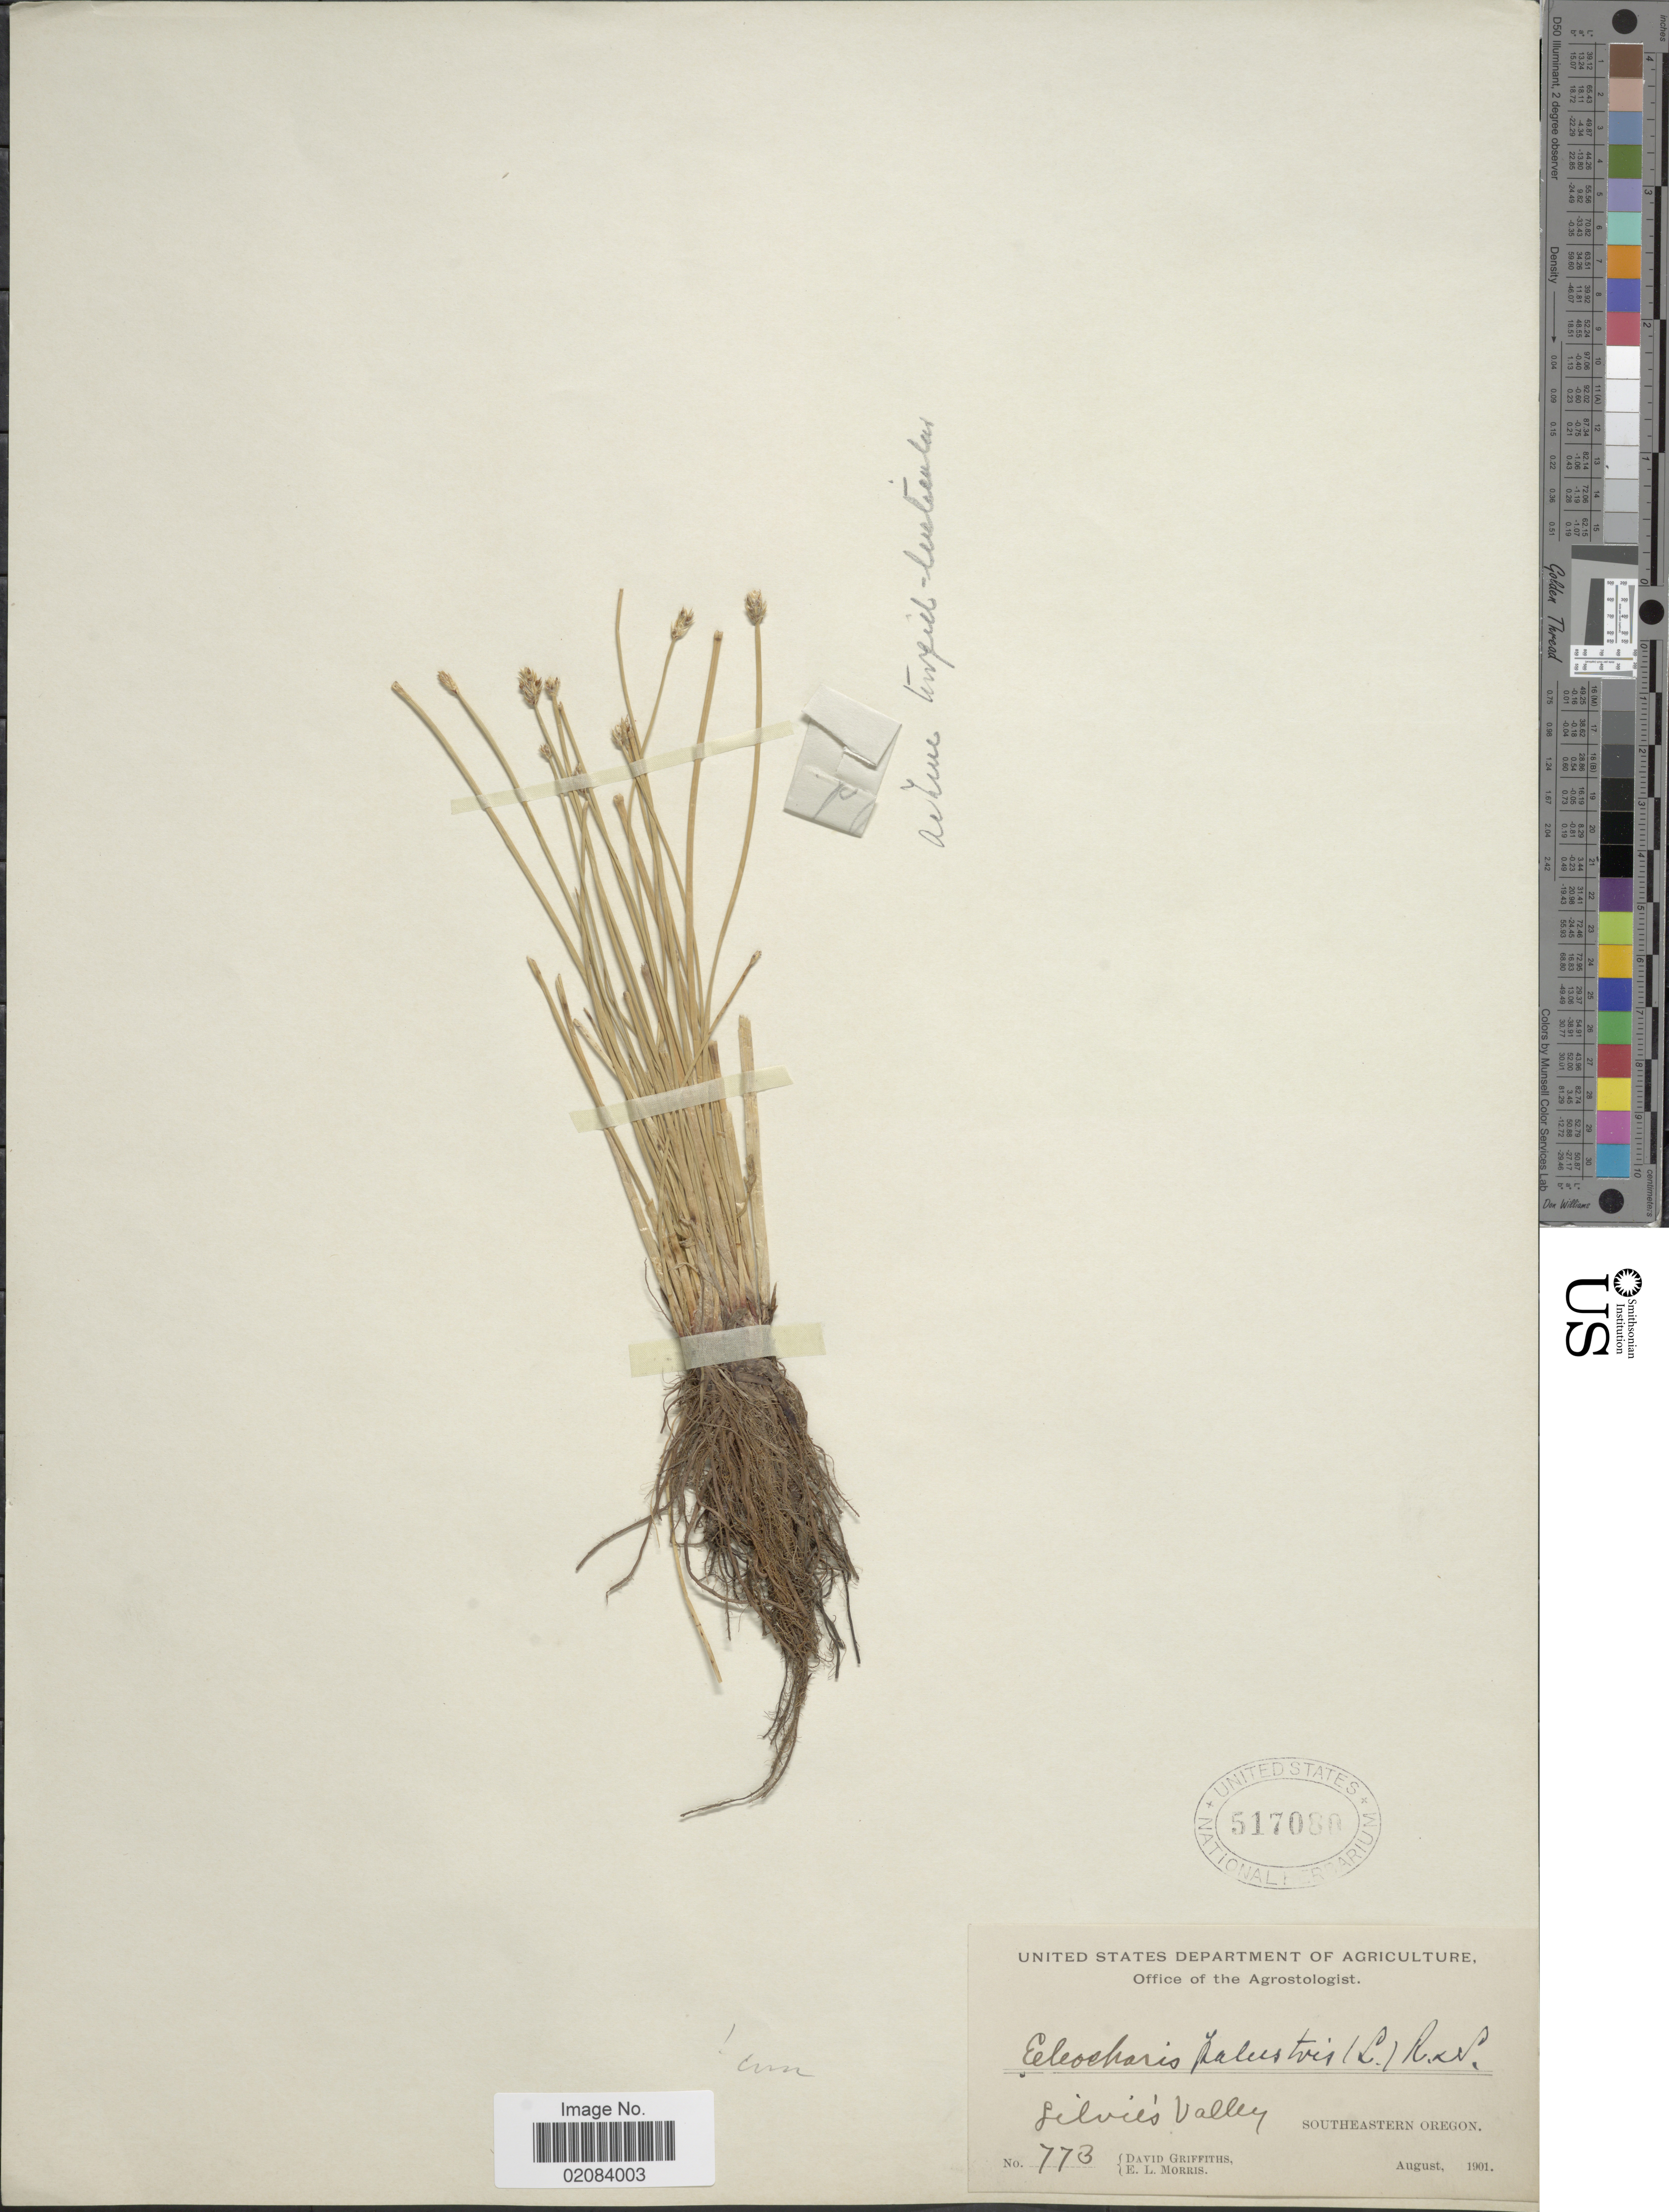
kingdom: Plantae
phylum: Tracheophyta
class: Liliopsida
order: Poales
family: Cyperaceae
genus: Eleocharis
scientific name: Eleocharis palustris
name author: (L.) Roem. & Schult.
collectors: D. Griffiths & E. Morris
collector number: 773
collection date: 1901-08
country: United States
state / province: Oregon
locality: Silvies Valley, Southeastern Oregon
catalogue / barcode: US 517080